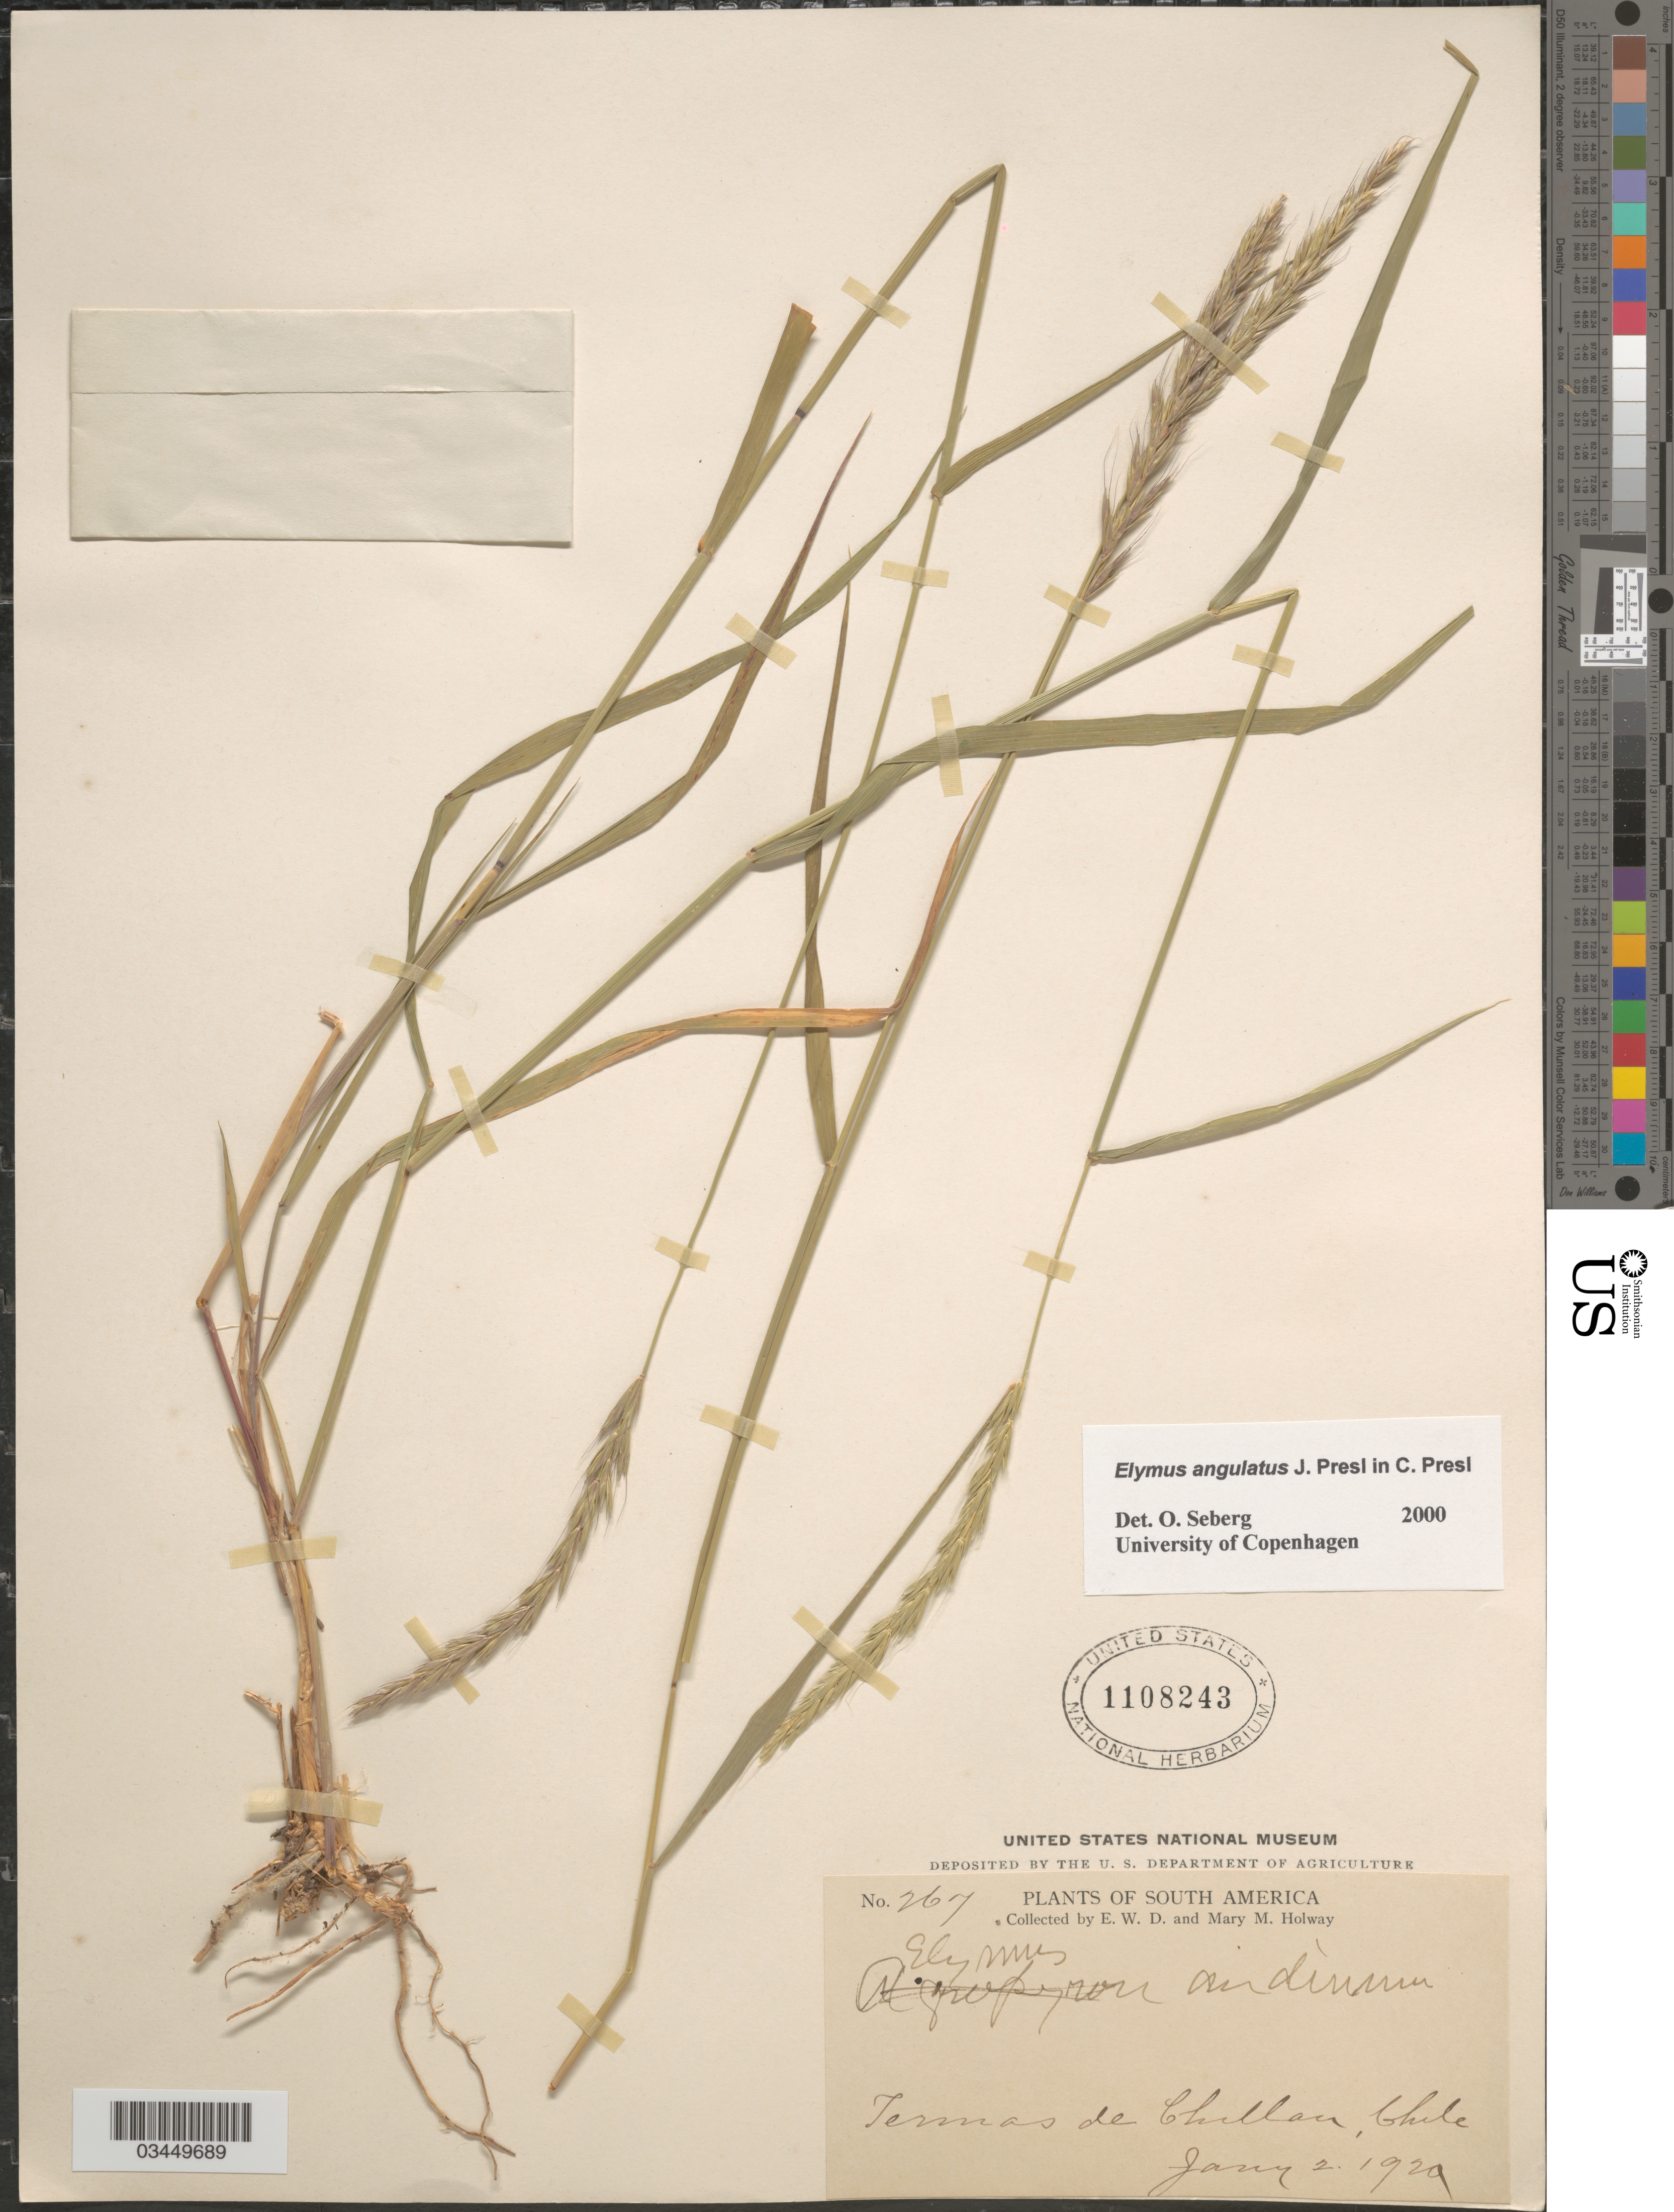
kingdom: Plantae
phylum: Tracheophyta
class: Liliopsida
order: Poales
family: Poaceae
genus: Elymus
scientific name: Elymus angulatus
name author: J. Presl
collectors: E. W. D. Holway & M. M. Holway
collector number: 267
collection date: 1929-01-02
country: Chile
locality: Termas de Chillan.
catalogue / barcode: US 1108243